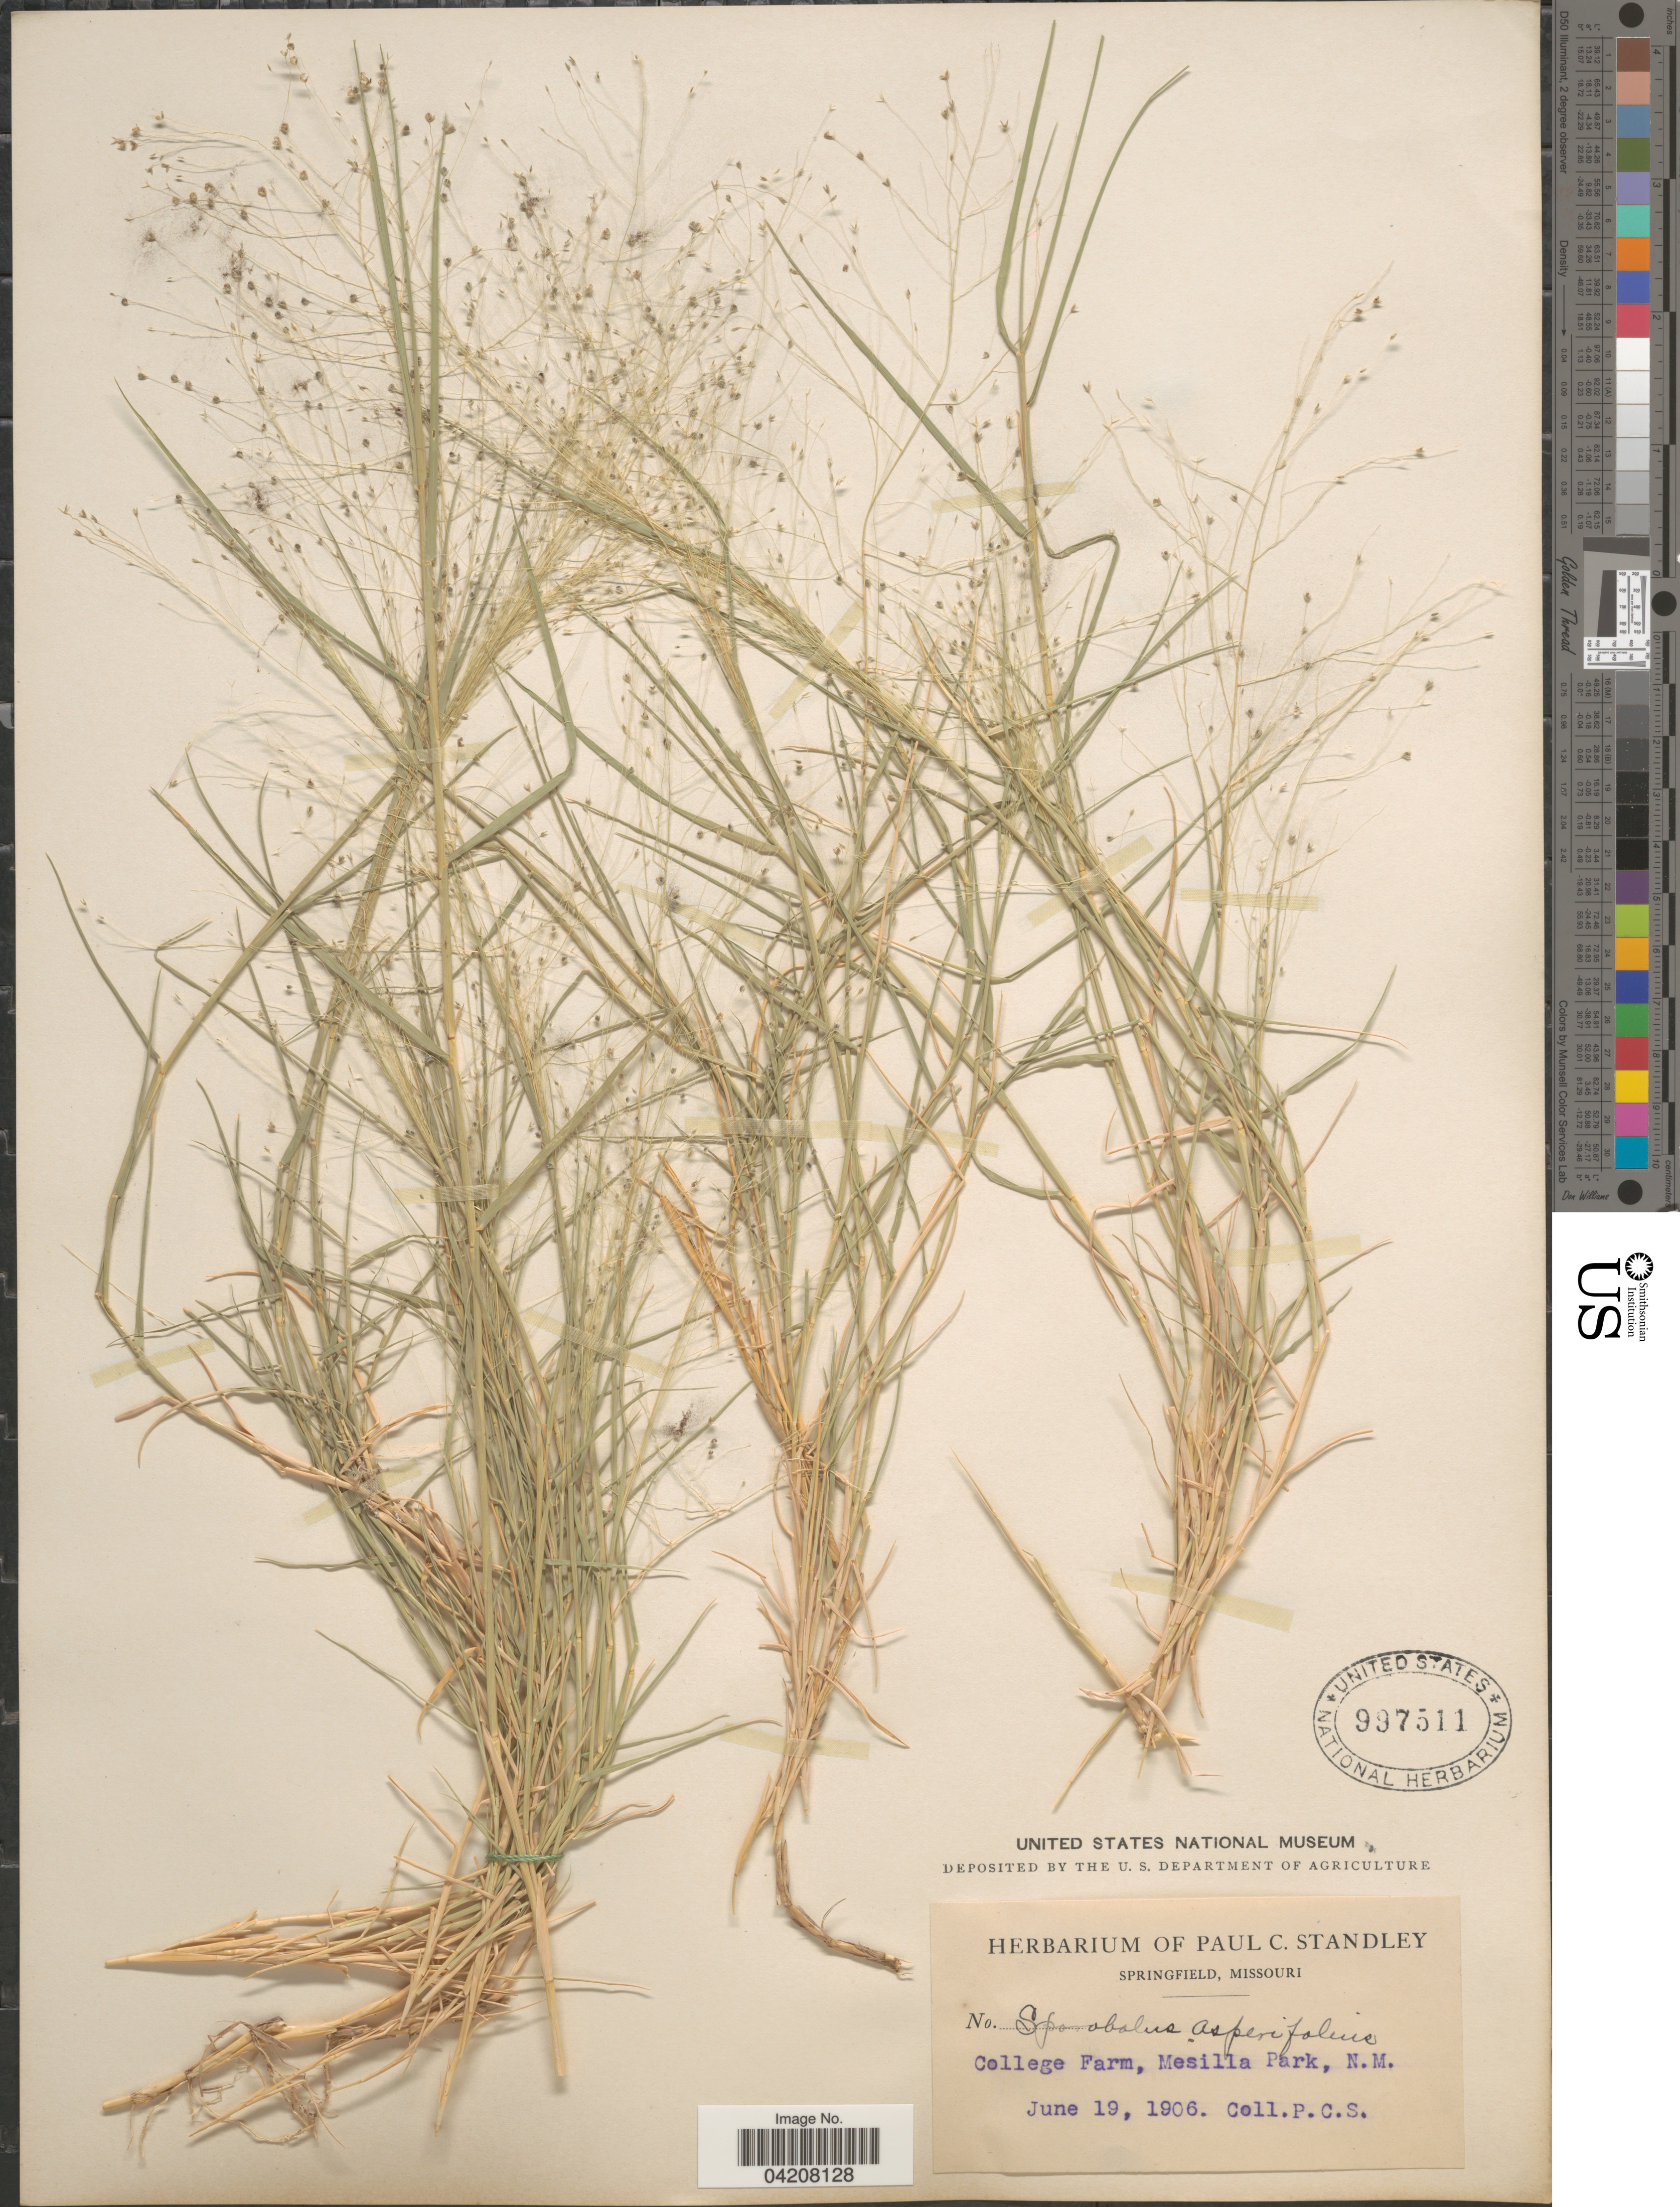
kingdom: Plantae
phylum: Tracheophyta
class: Liliopsida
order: Poales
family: Poaceae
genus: Muhlenbergia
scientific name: Muhlenbergia asperifolia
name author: (Nees & Meyen ex Trin.) Parodi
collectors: P. C. Standley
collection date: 1906-06-19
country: United States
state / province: New Mexico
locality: College Farm, Mesilla Park.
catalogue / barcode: US 997511